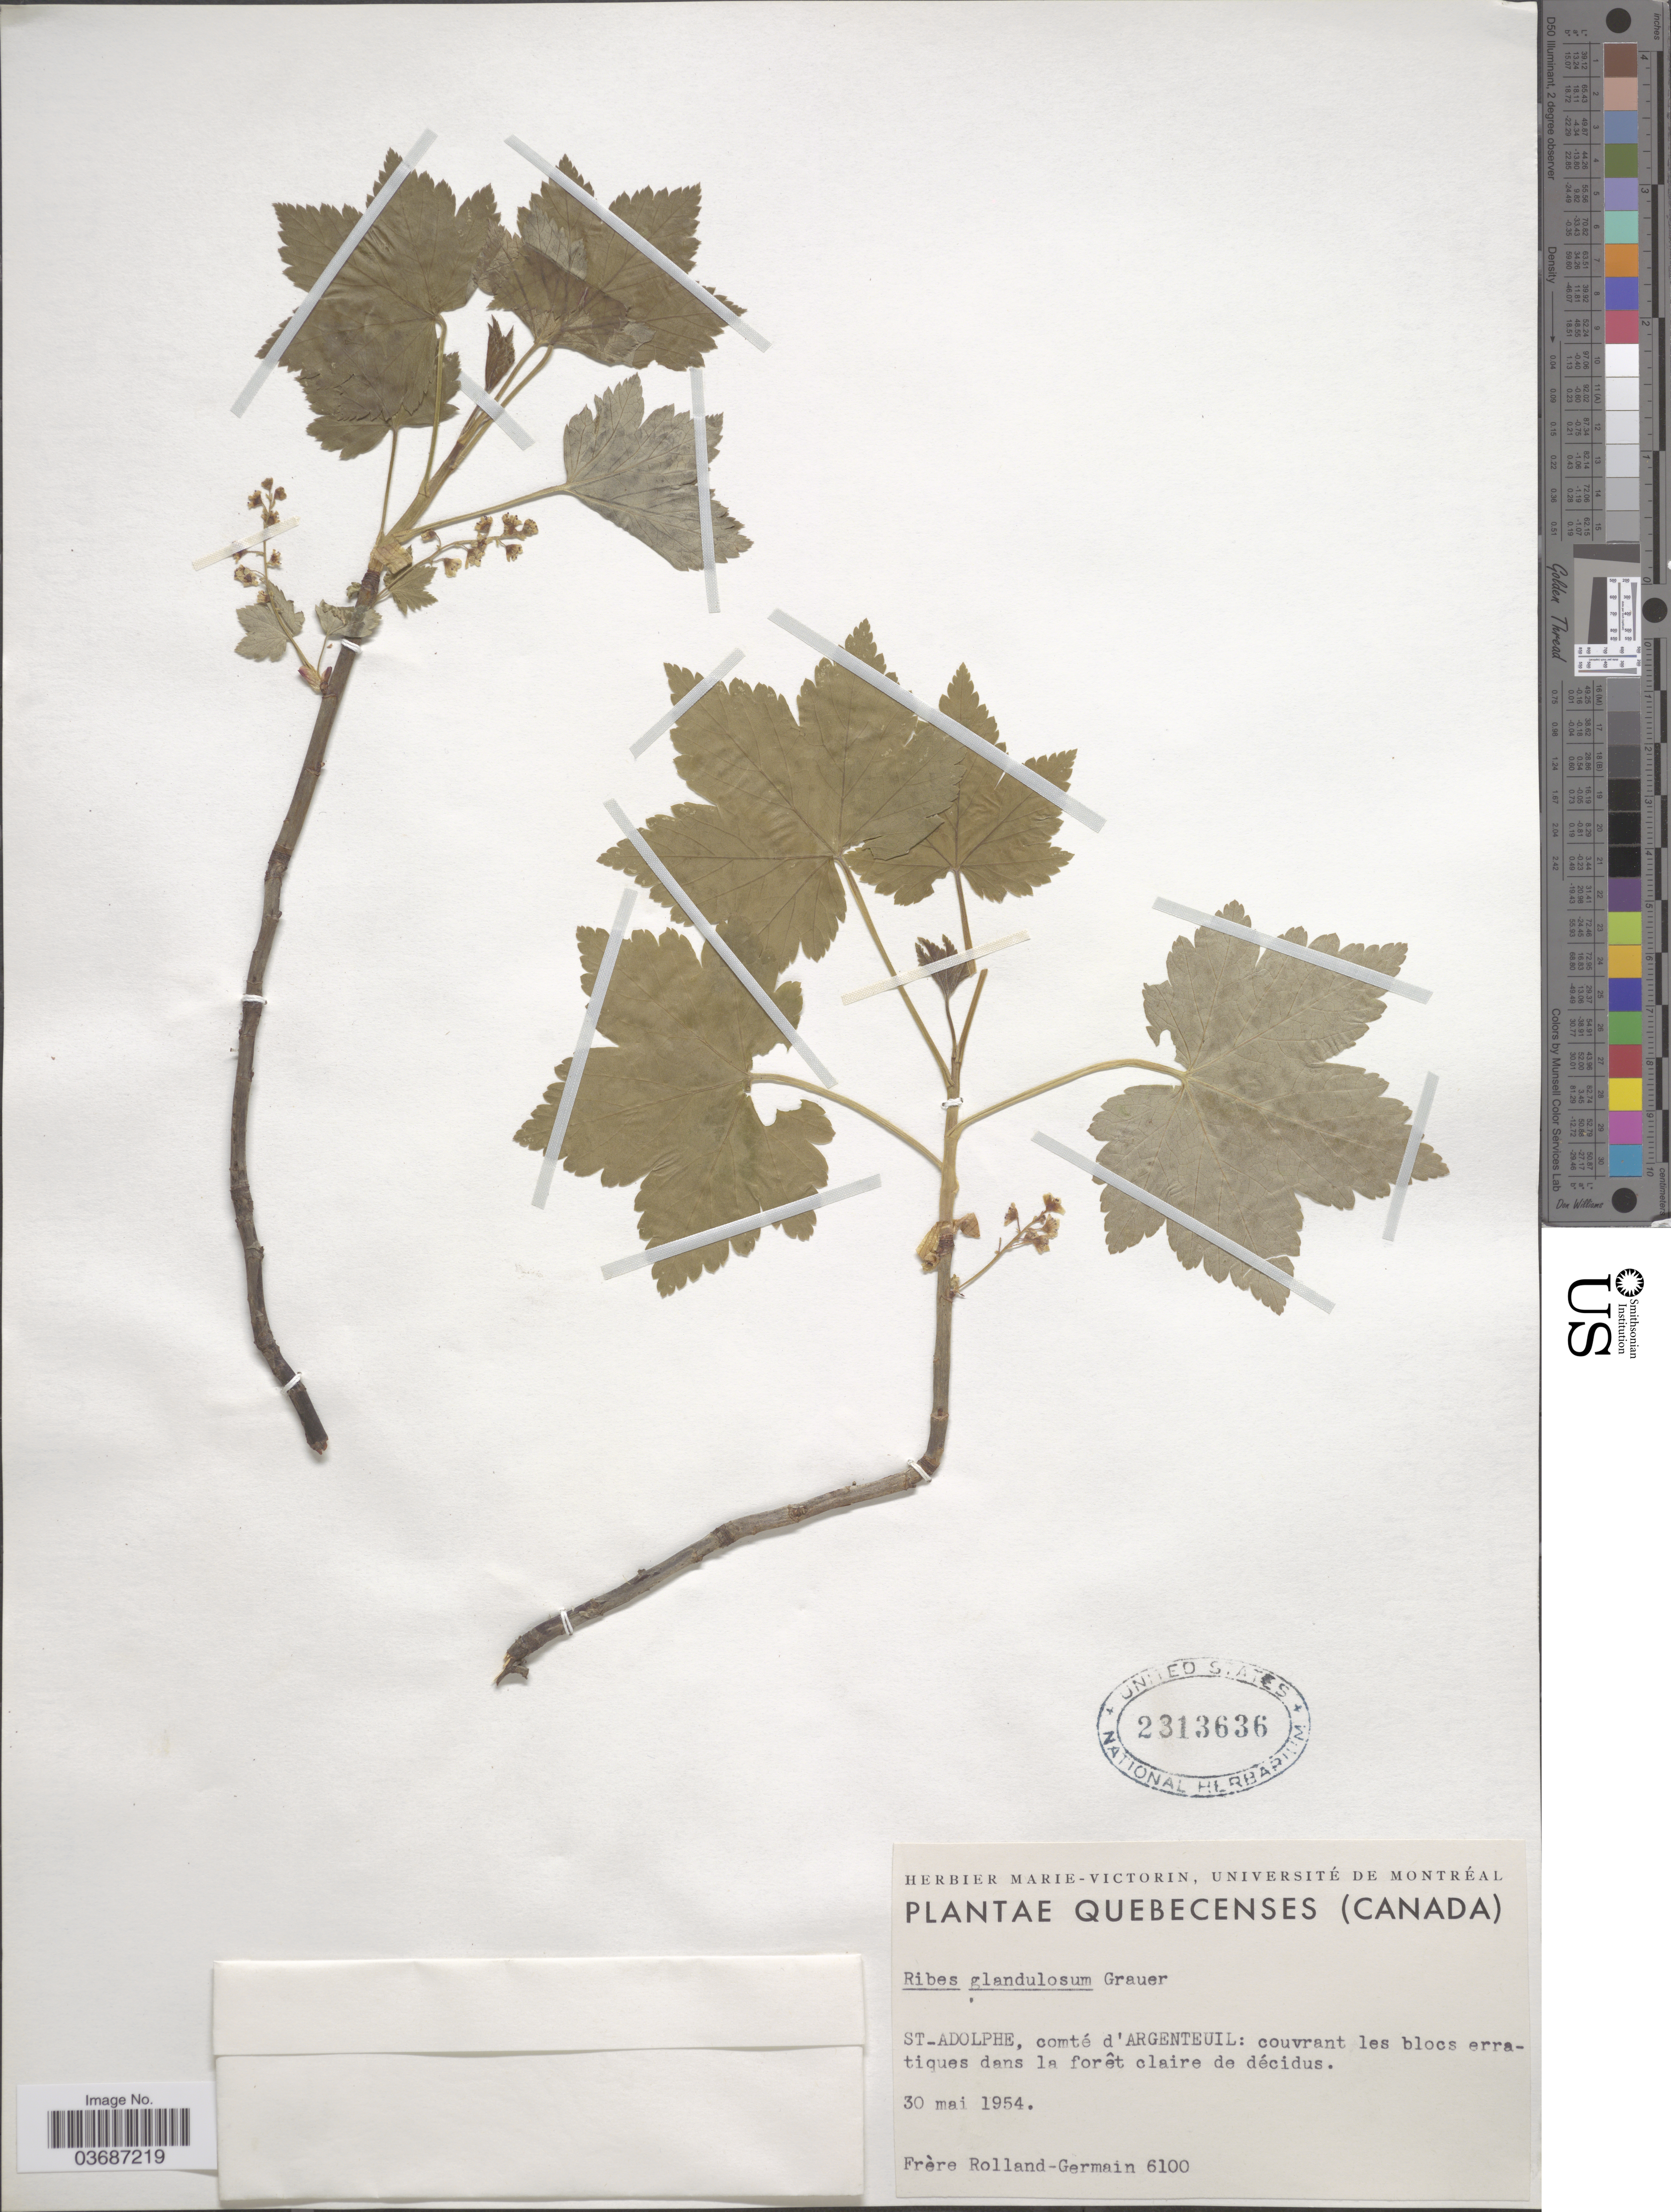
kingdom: Plantae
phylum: Tracheophyta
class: Magnoliopsida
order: Saxifragales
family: Grossulariaceae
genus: Ribes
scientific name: Ribes glandulosum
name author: Ruiz & Pav.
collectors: Rolland-Germain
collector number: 6100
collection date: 1954-05-30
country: Canada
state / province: Quebec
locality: ST-ADOLPHE, comté d'ARGENTEUIL: couvrant les blocs erratiques dans la forêt claire de décidus.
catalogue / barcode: US 2313636